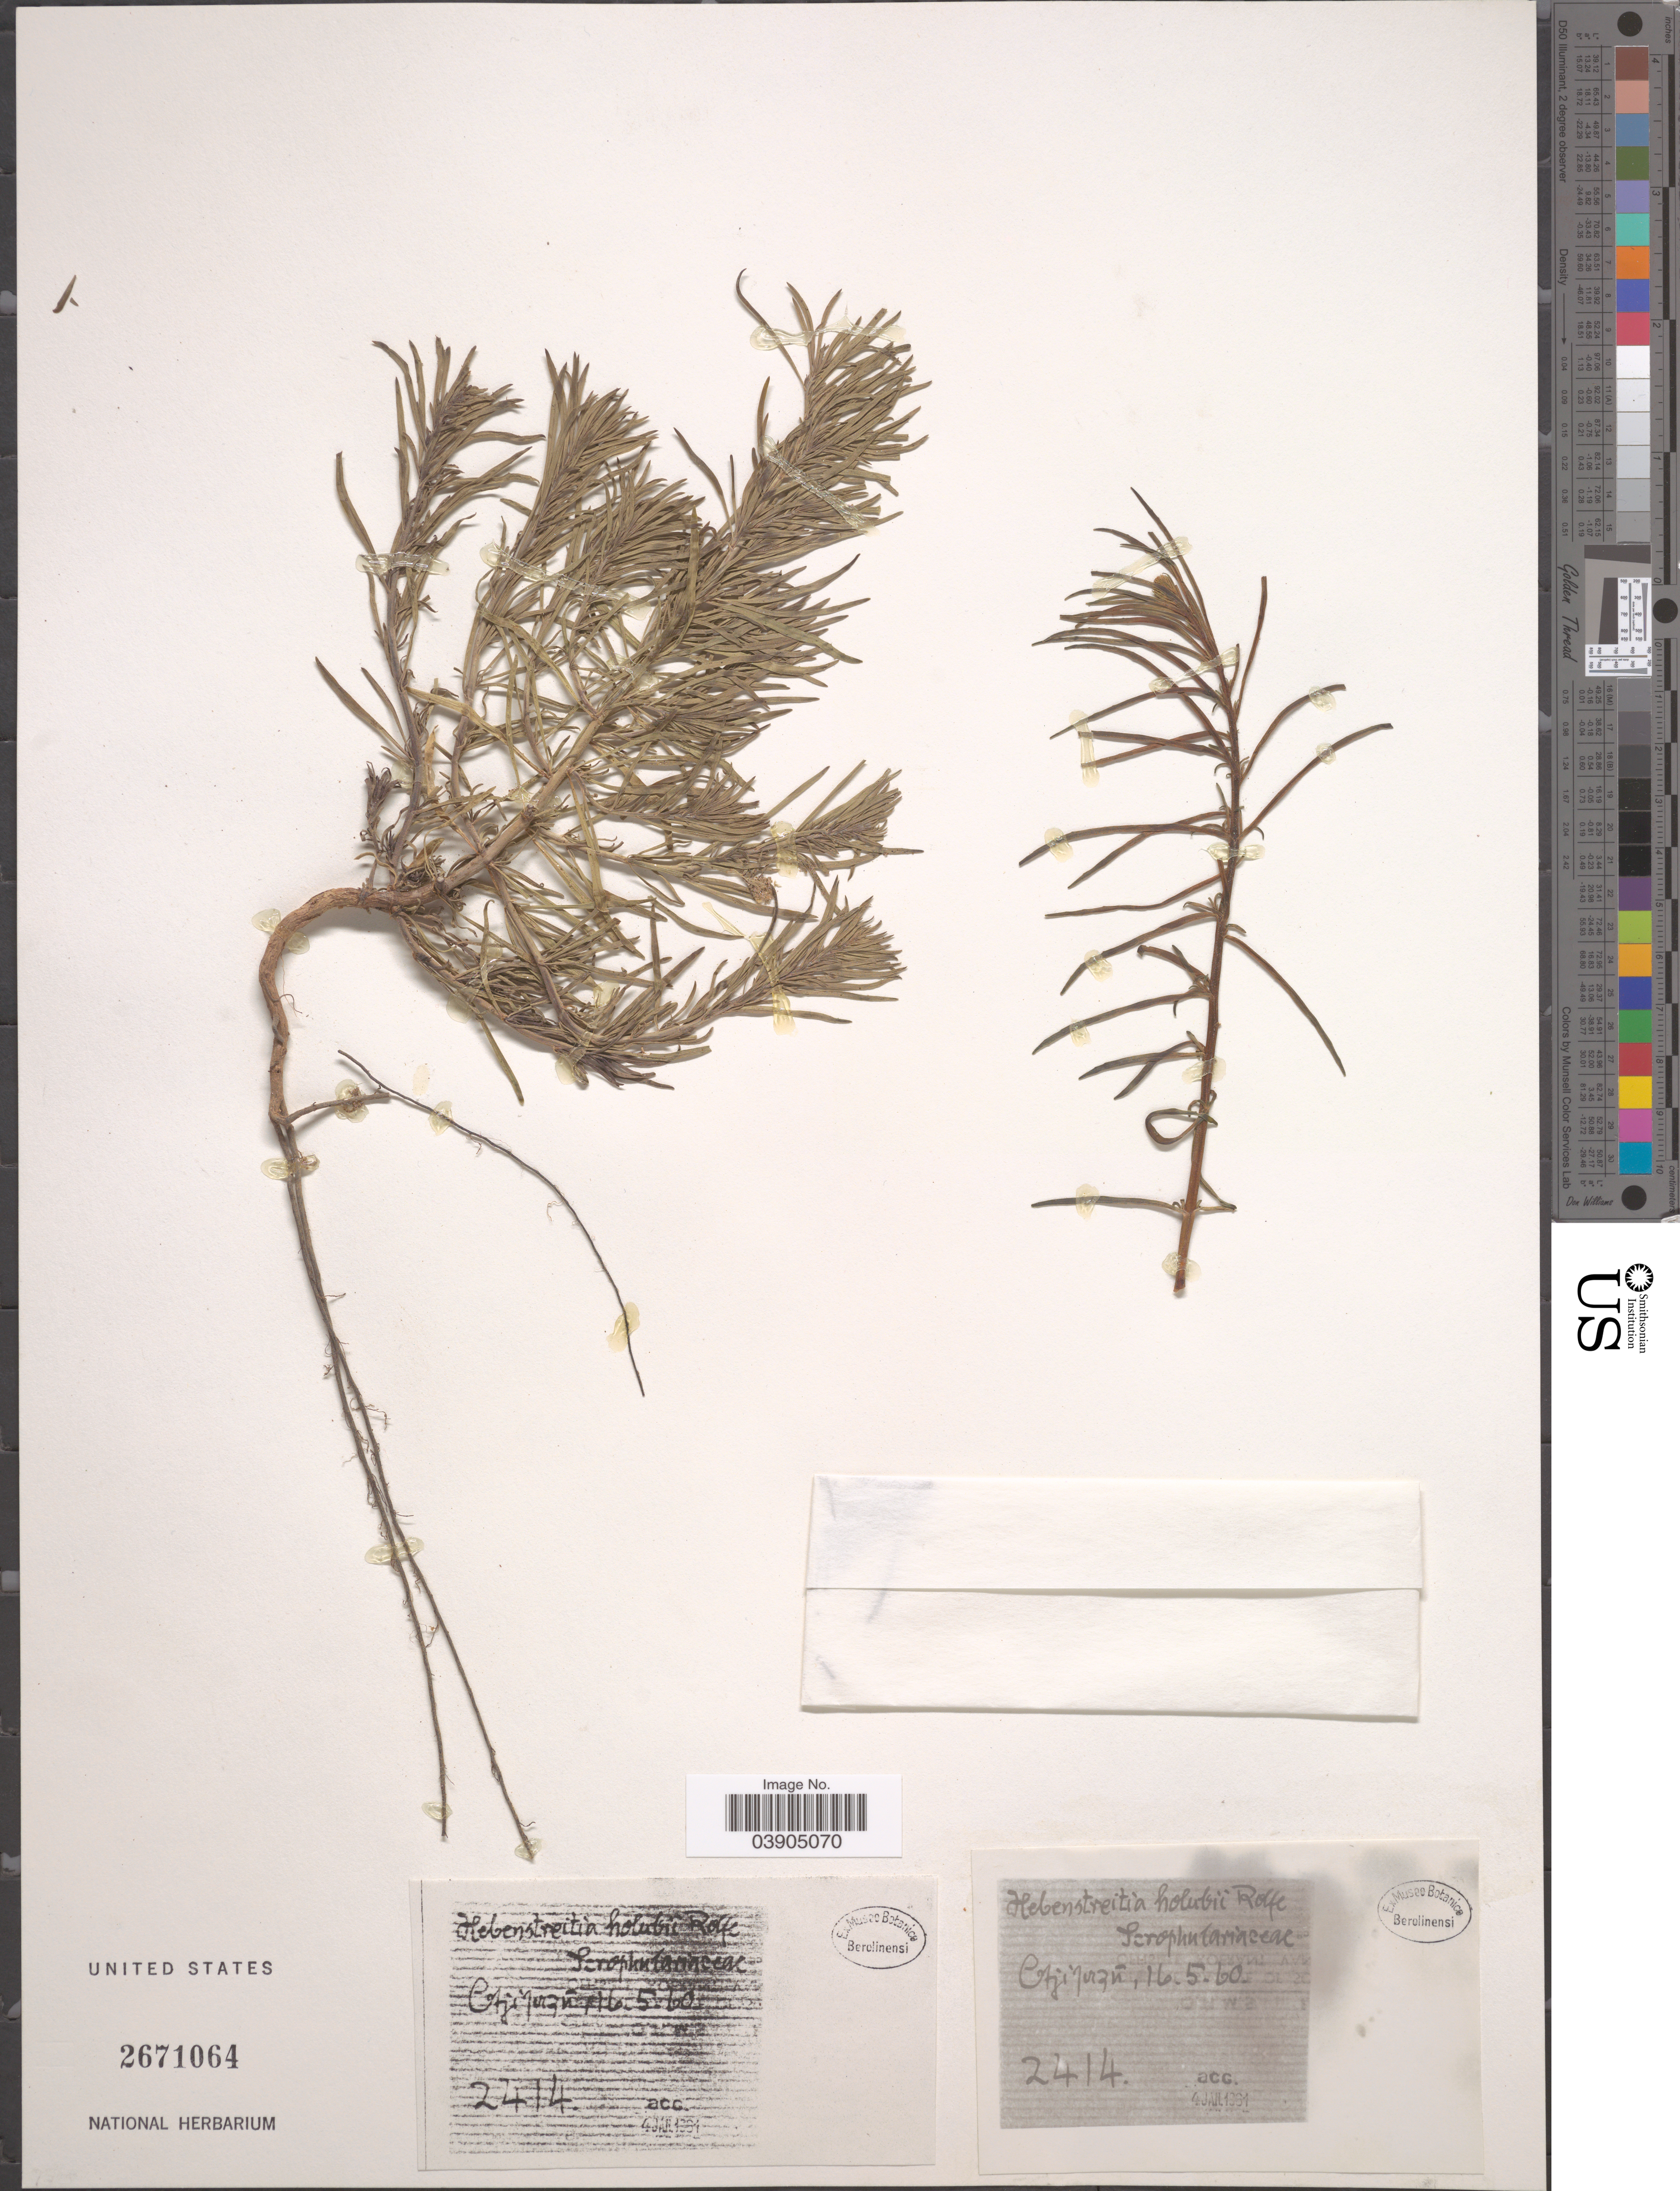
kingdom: Plantae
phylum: Tracheophyta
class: Magnoliopsida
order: Lamiales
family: Scrophulariaceae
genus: Hebenstretia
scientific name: Hebenstretia holubii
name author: Rolfe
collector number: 2414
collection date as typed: Transcribed d/m/y: 16/5/60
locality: Ctjijorzú. [interpreted]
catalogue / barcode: US 2671064